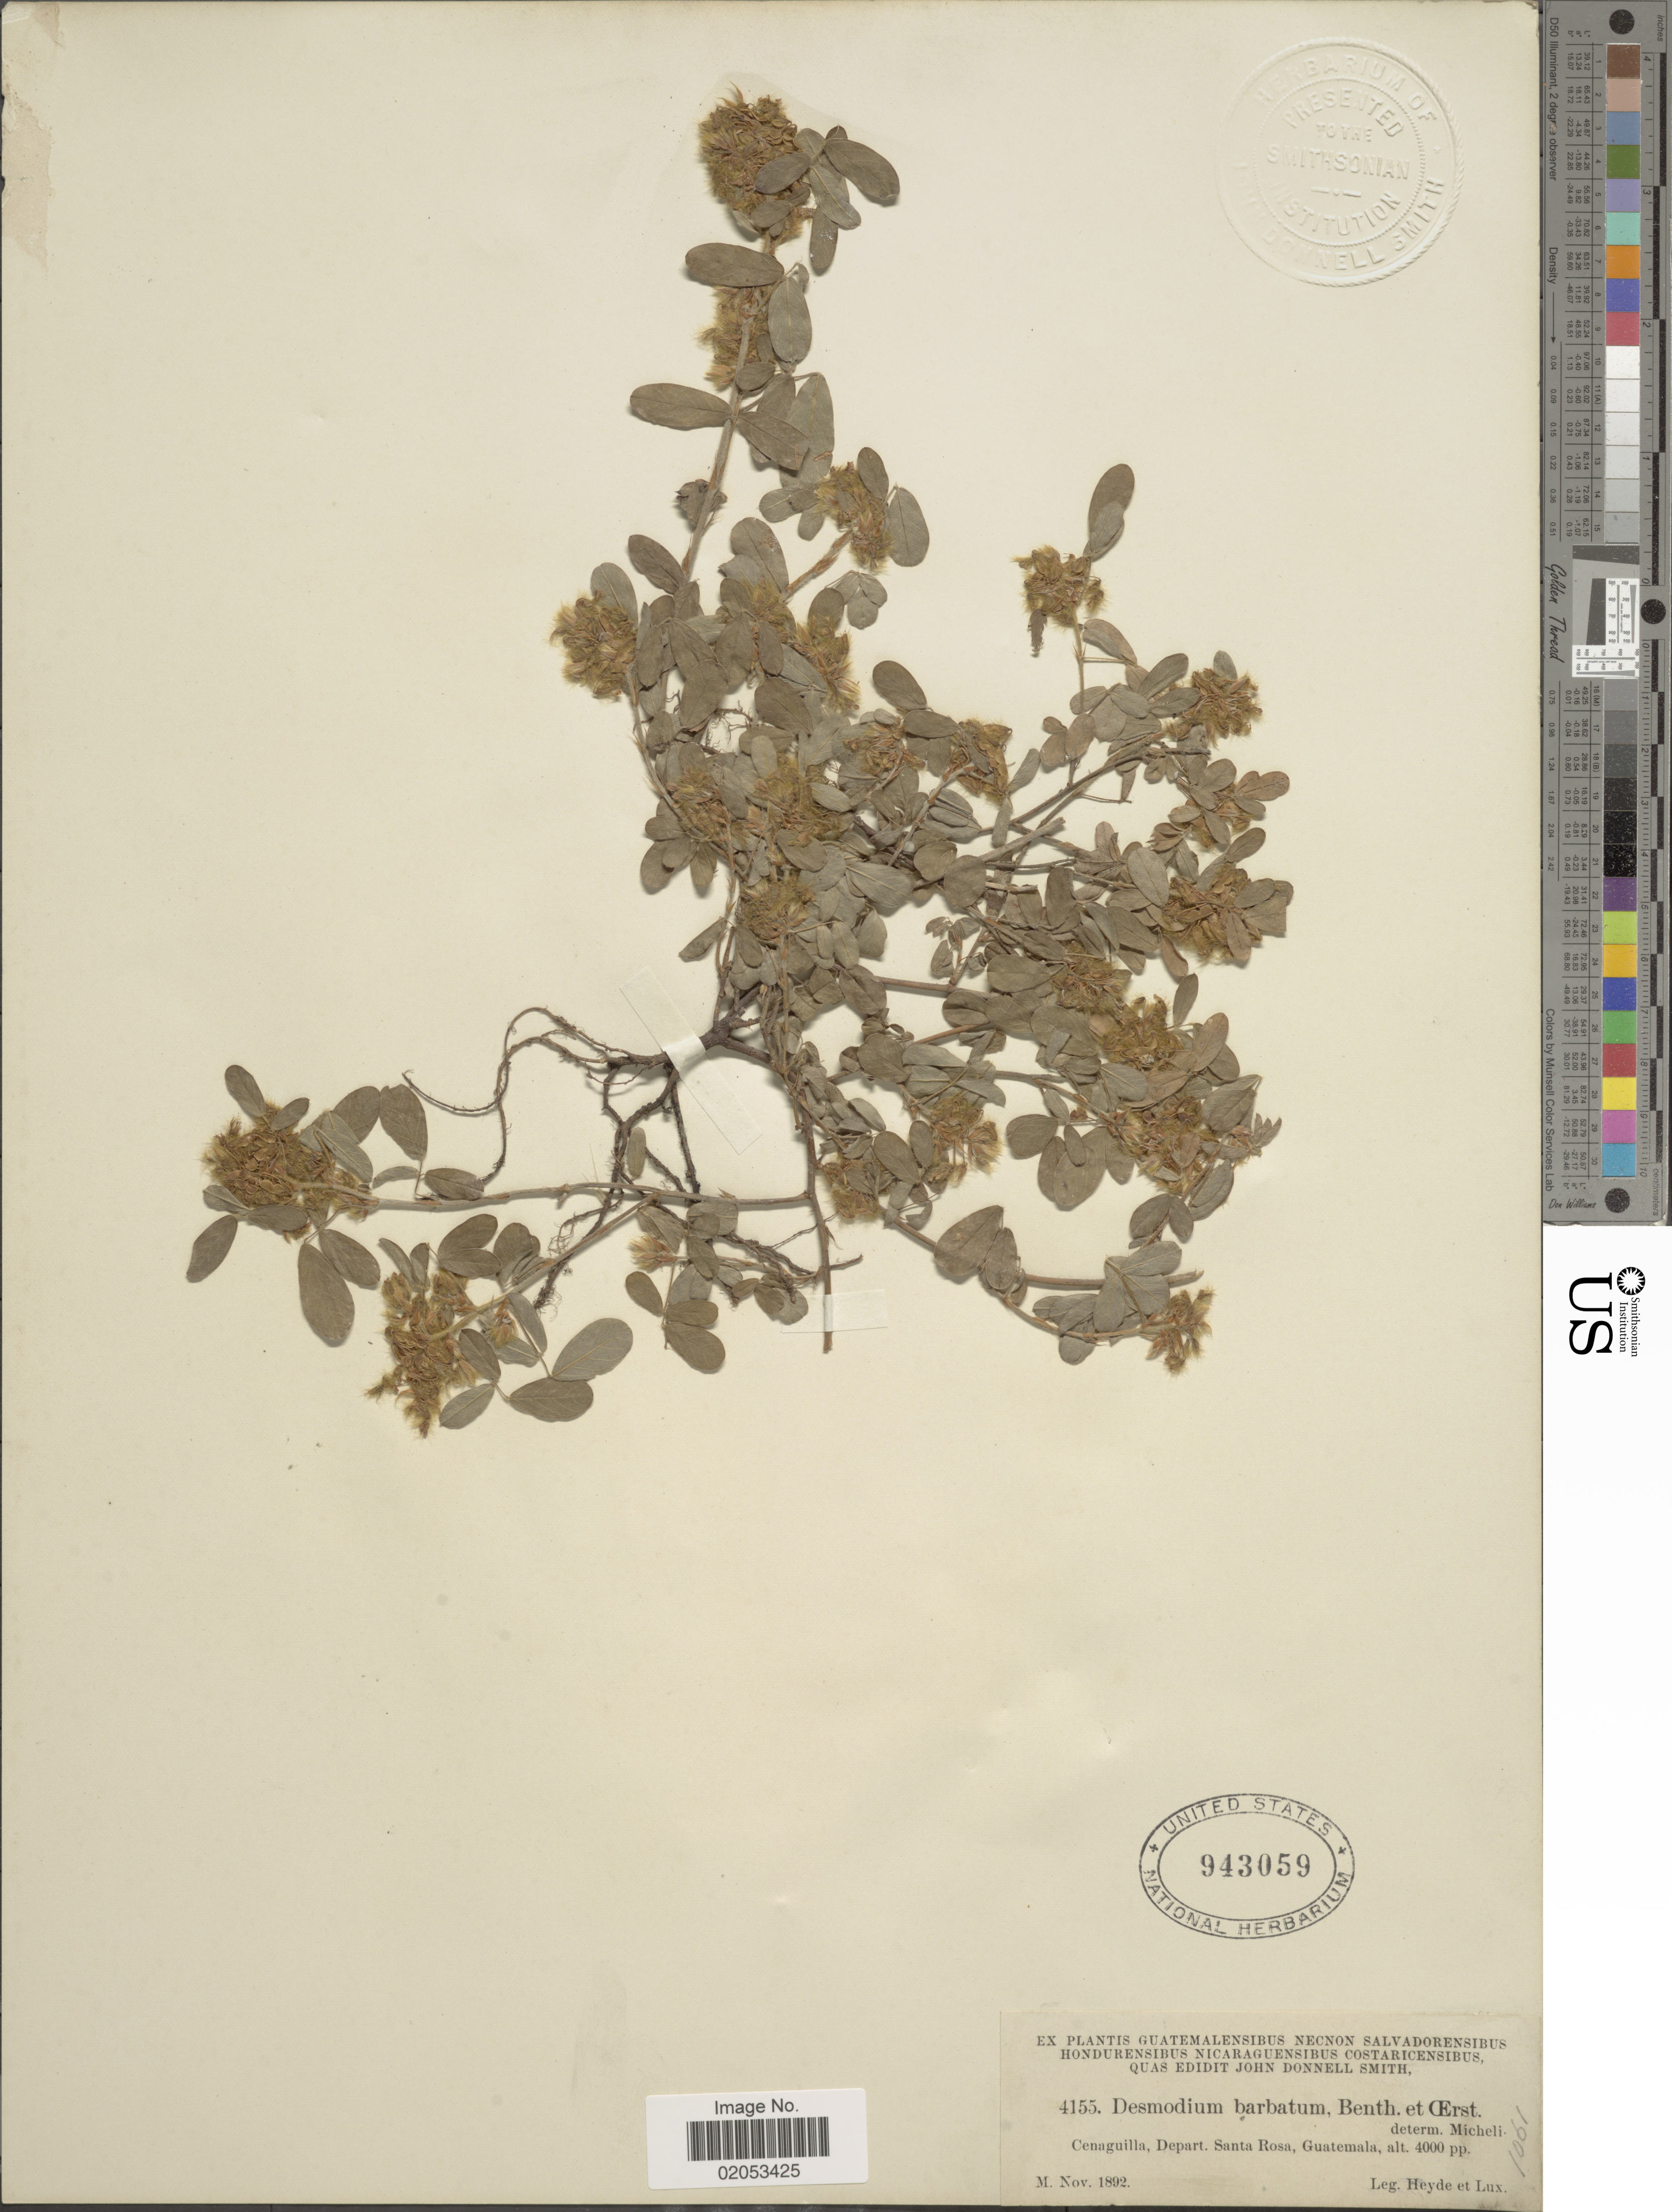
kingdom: Plantae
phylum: Tracheophyta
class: Magnoliopsida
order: Fabales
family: Fabaceae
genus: Grona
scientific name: Grona barbata var. barbata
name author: (L.) H. Ohashi & K. Ohashi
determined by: Strong, Mark T., (BOT), Smithsonian Institution - National Museum of Natural History (UNITED STATES)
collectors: Heyde & Lux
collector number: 4155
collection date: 1892-11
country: Guatemala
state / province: Santa Rosa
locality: Cenaguilla, Depart. Santa Rosa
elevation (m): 1219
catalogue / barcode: US 943059